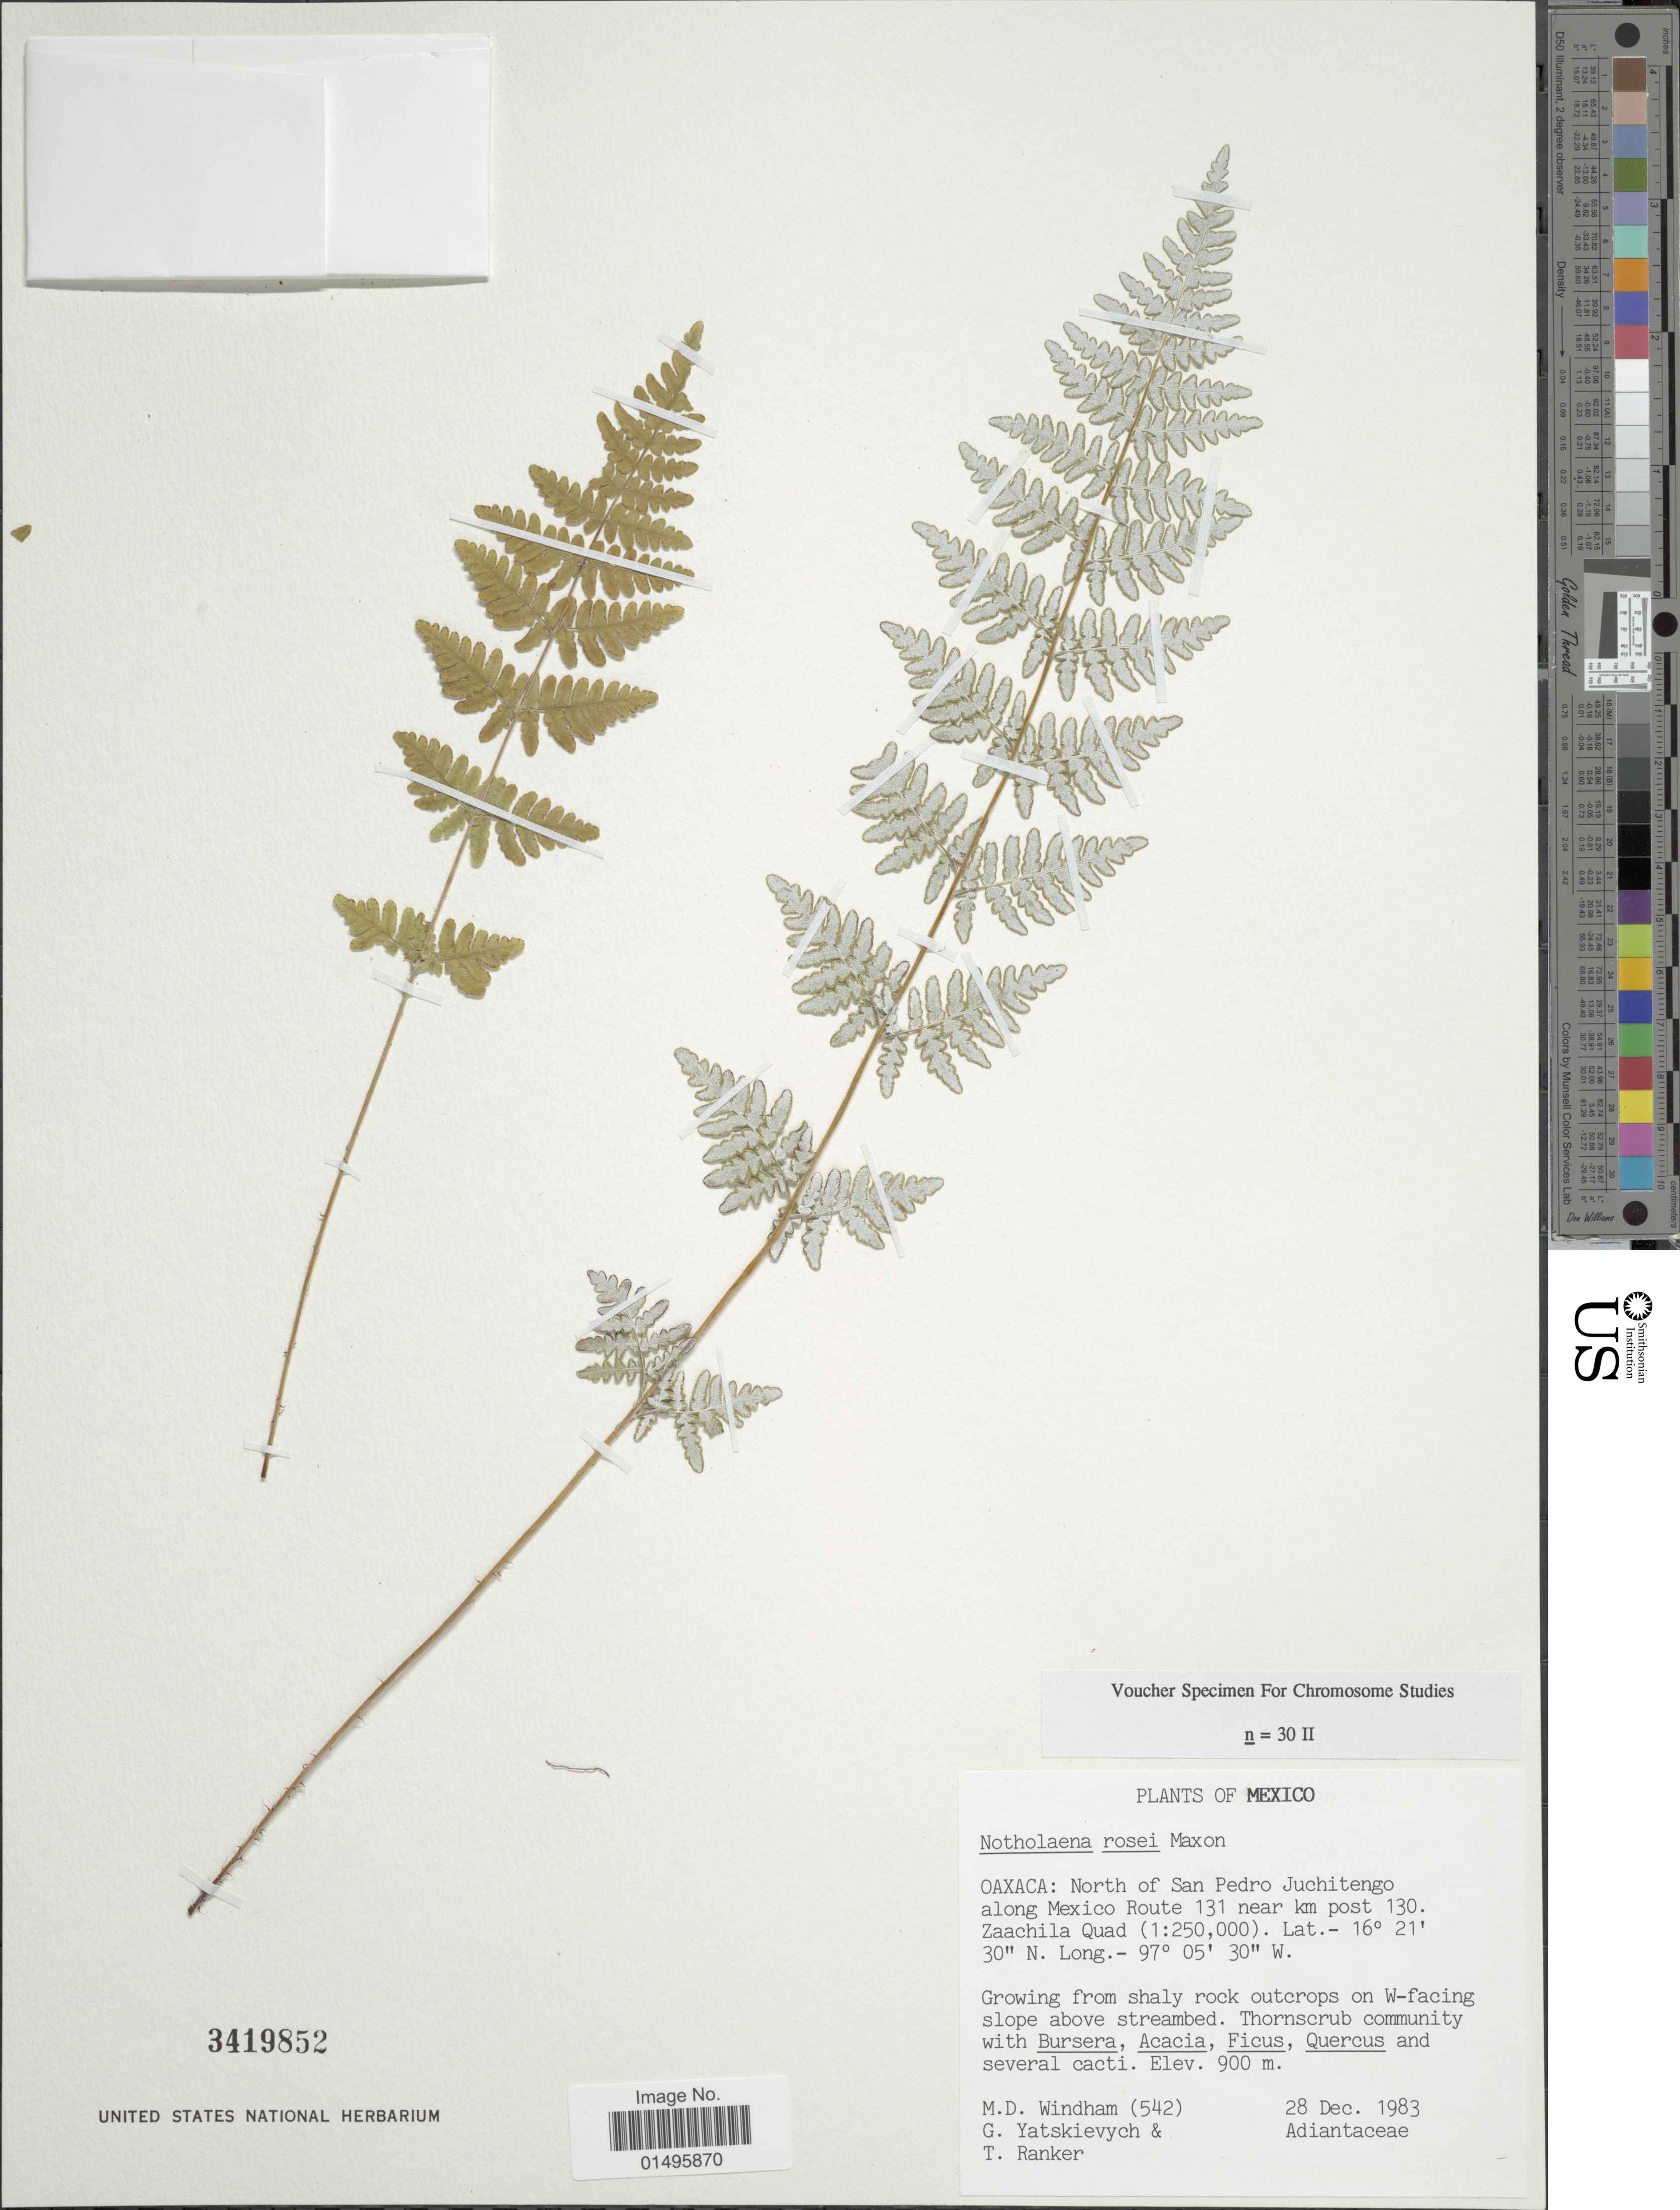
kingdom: Plantae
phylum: Tracheophyta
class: Polypodiopsida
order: Polypodiales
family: Pteridaceae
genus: Notholaena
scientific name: Notholaena rosei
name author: Maxon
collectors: M. Windham, G. Yatskievych & T. A. Ranker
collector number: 542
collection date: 1983-12-28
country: Mexico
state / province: Oaxaca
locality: Mexico, North of San Pedro Juchitengo along Mexico Rout 131 near km post 130. Zaachila Quad.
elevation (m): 900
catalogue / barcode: US 3419852